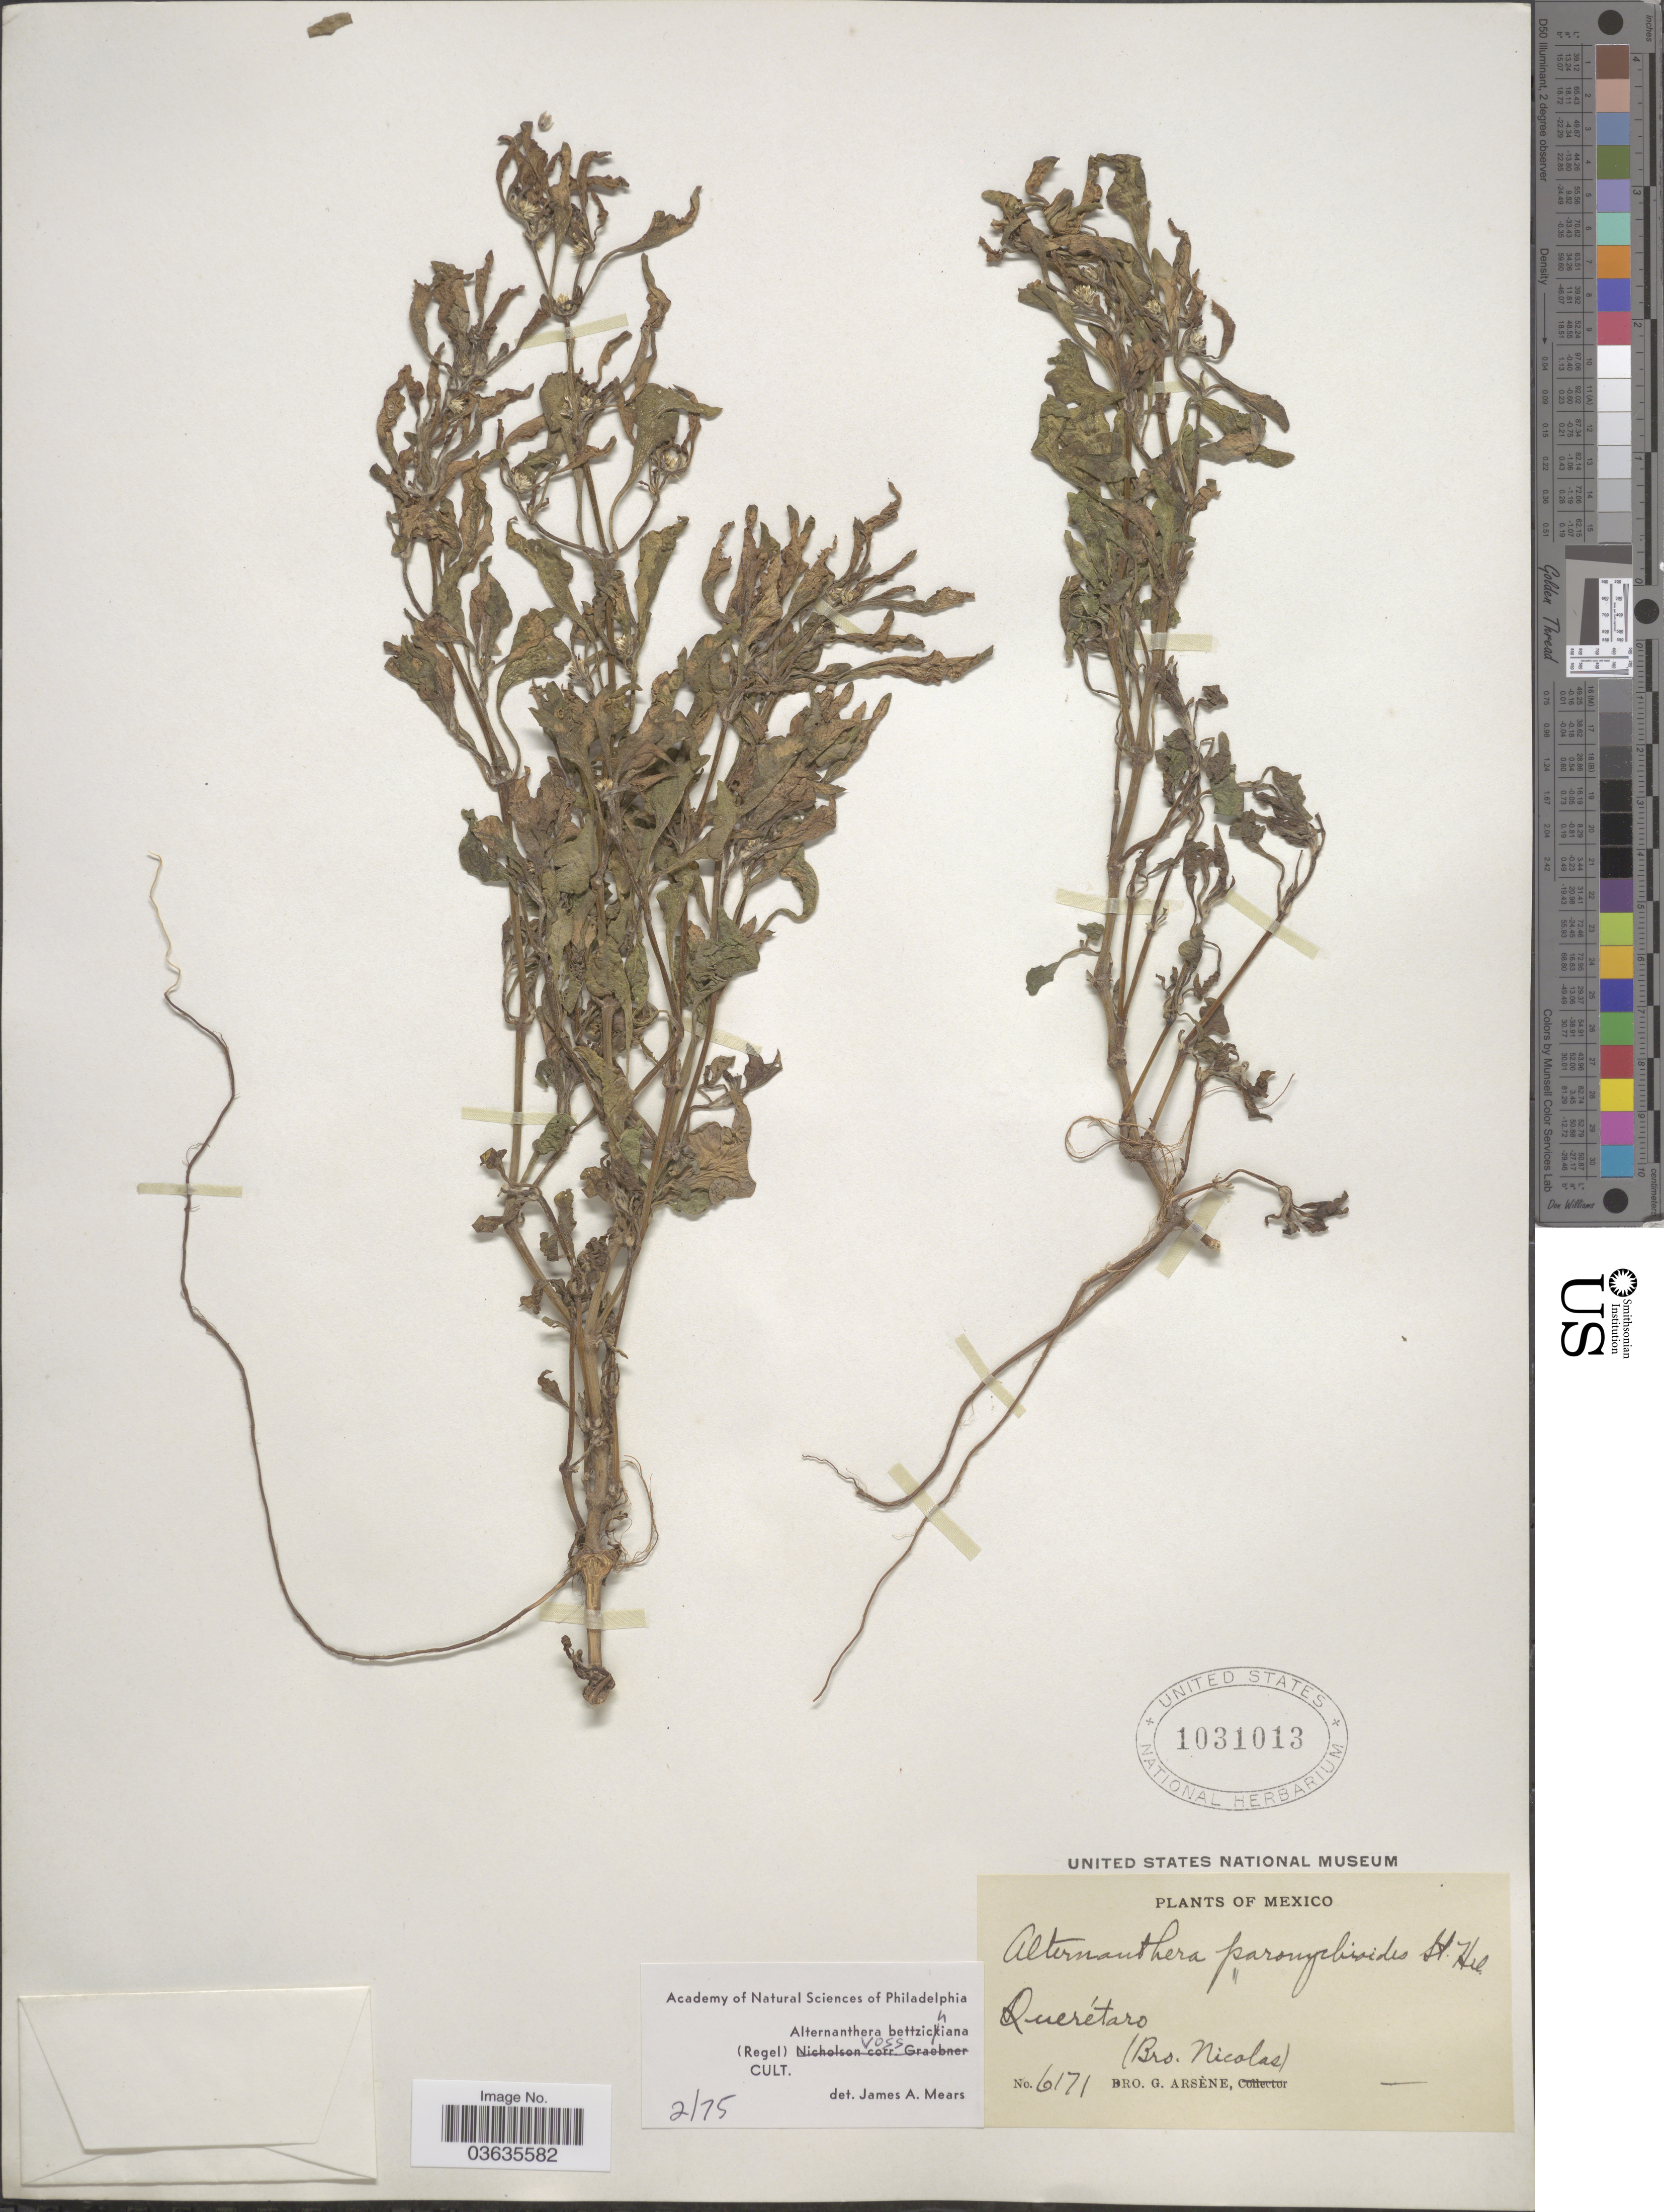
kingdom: Plantae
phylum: Tracheophyta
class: Magnoliopsida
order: Caryophyllales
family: Amaranthaceae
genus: Alternanthera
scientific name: Alternanthera bettzickiana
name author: (Regel) G. Nicholson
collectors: Bro. G. Arsène & Bro. Nicolas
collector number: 6171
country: Mexico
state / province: Querétaro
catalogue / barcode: US 1031013